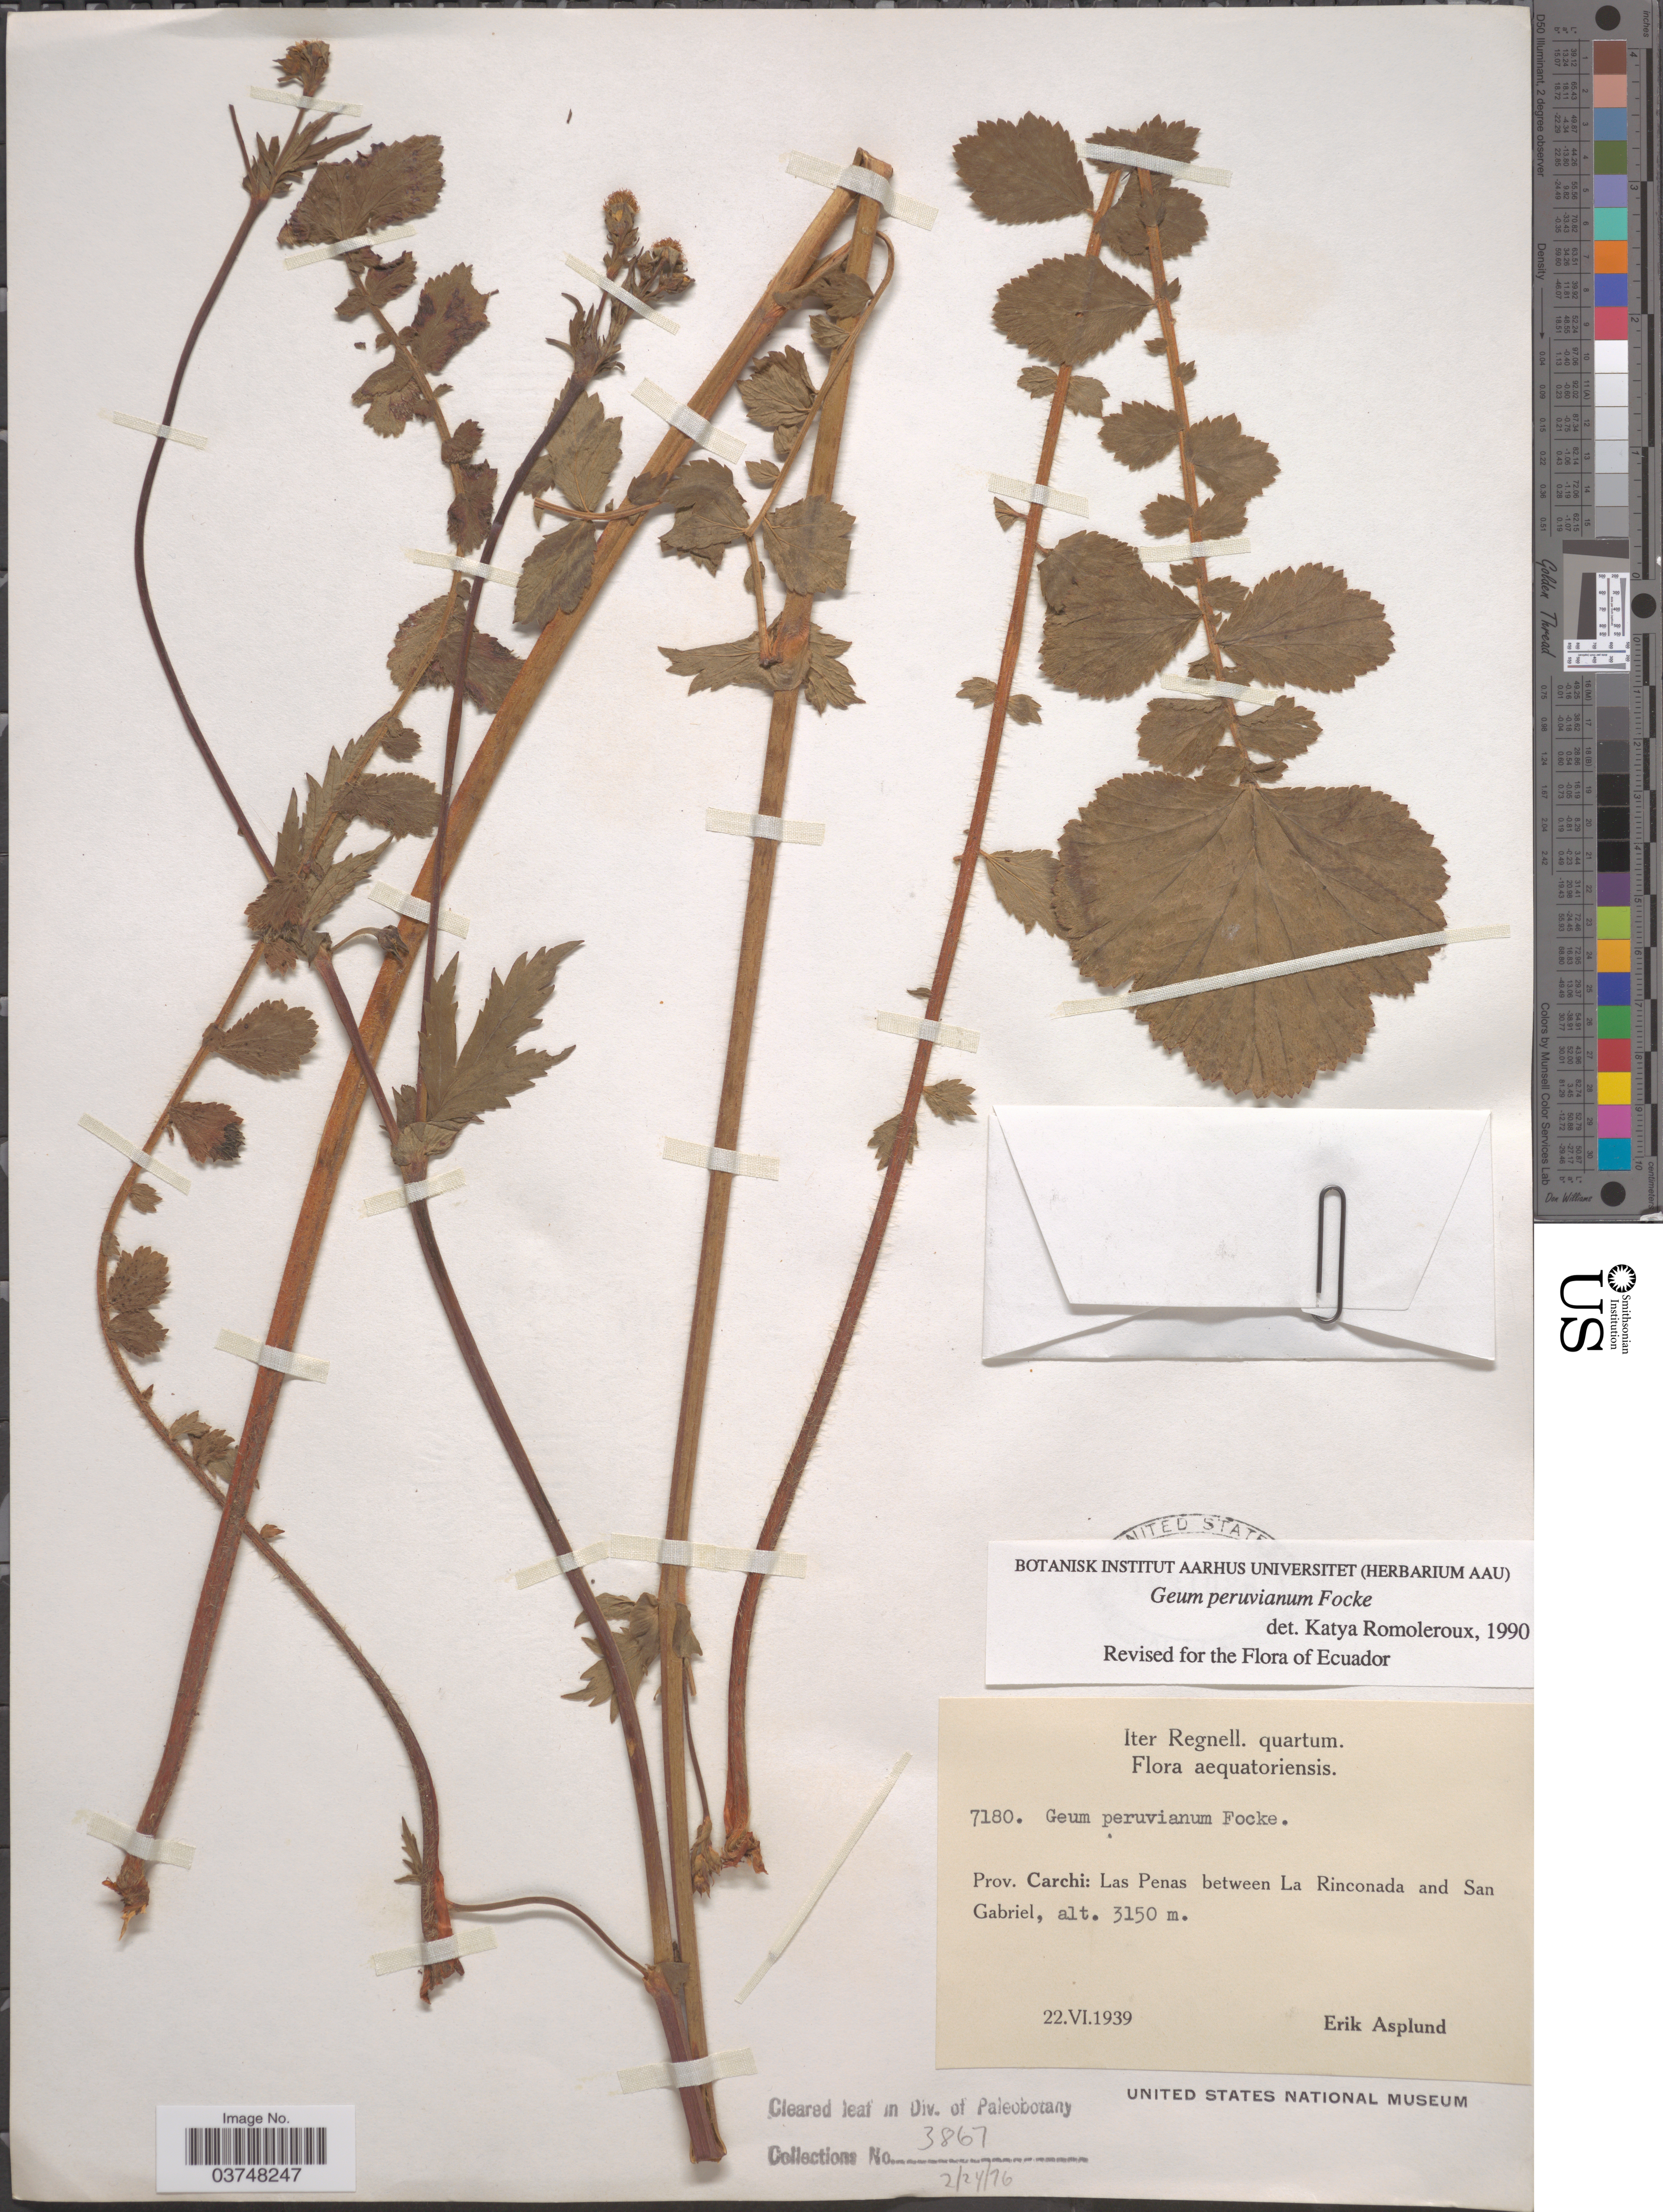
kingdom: Plantae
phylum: Tracheophyta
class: Magnoliopsida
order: Rosales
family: Rosaceae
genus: Geum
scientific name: Geum peruvianum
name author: Focke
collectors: E. Asplund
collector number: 7180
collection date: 1939-06-22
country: Ecuador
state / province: Carchi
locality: Las Penas between La Rinconada and San Gabriel.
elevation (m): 3150